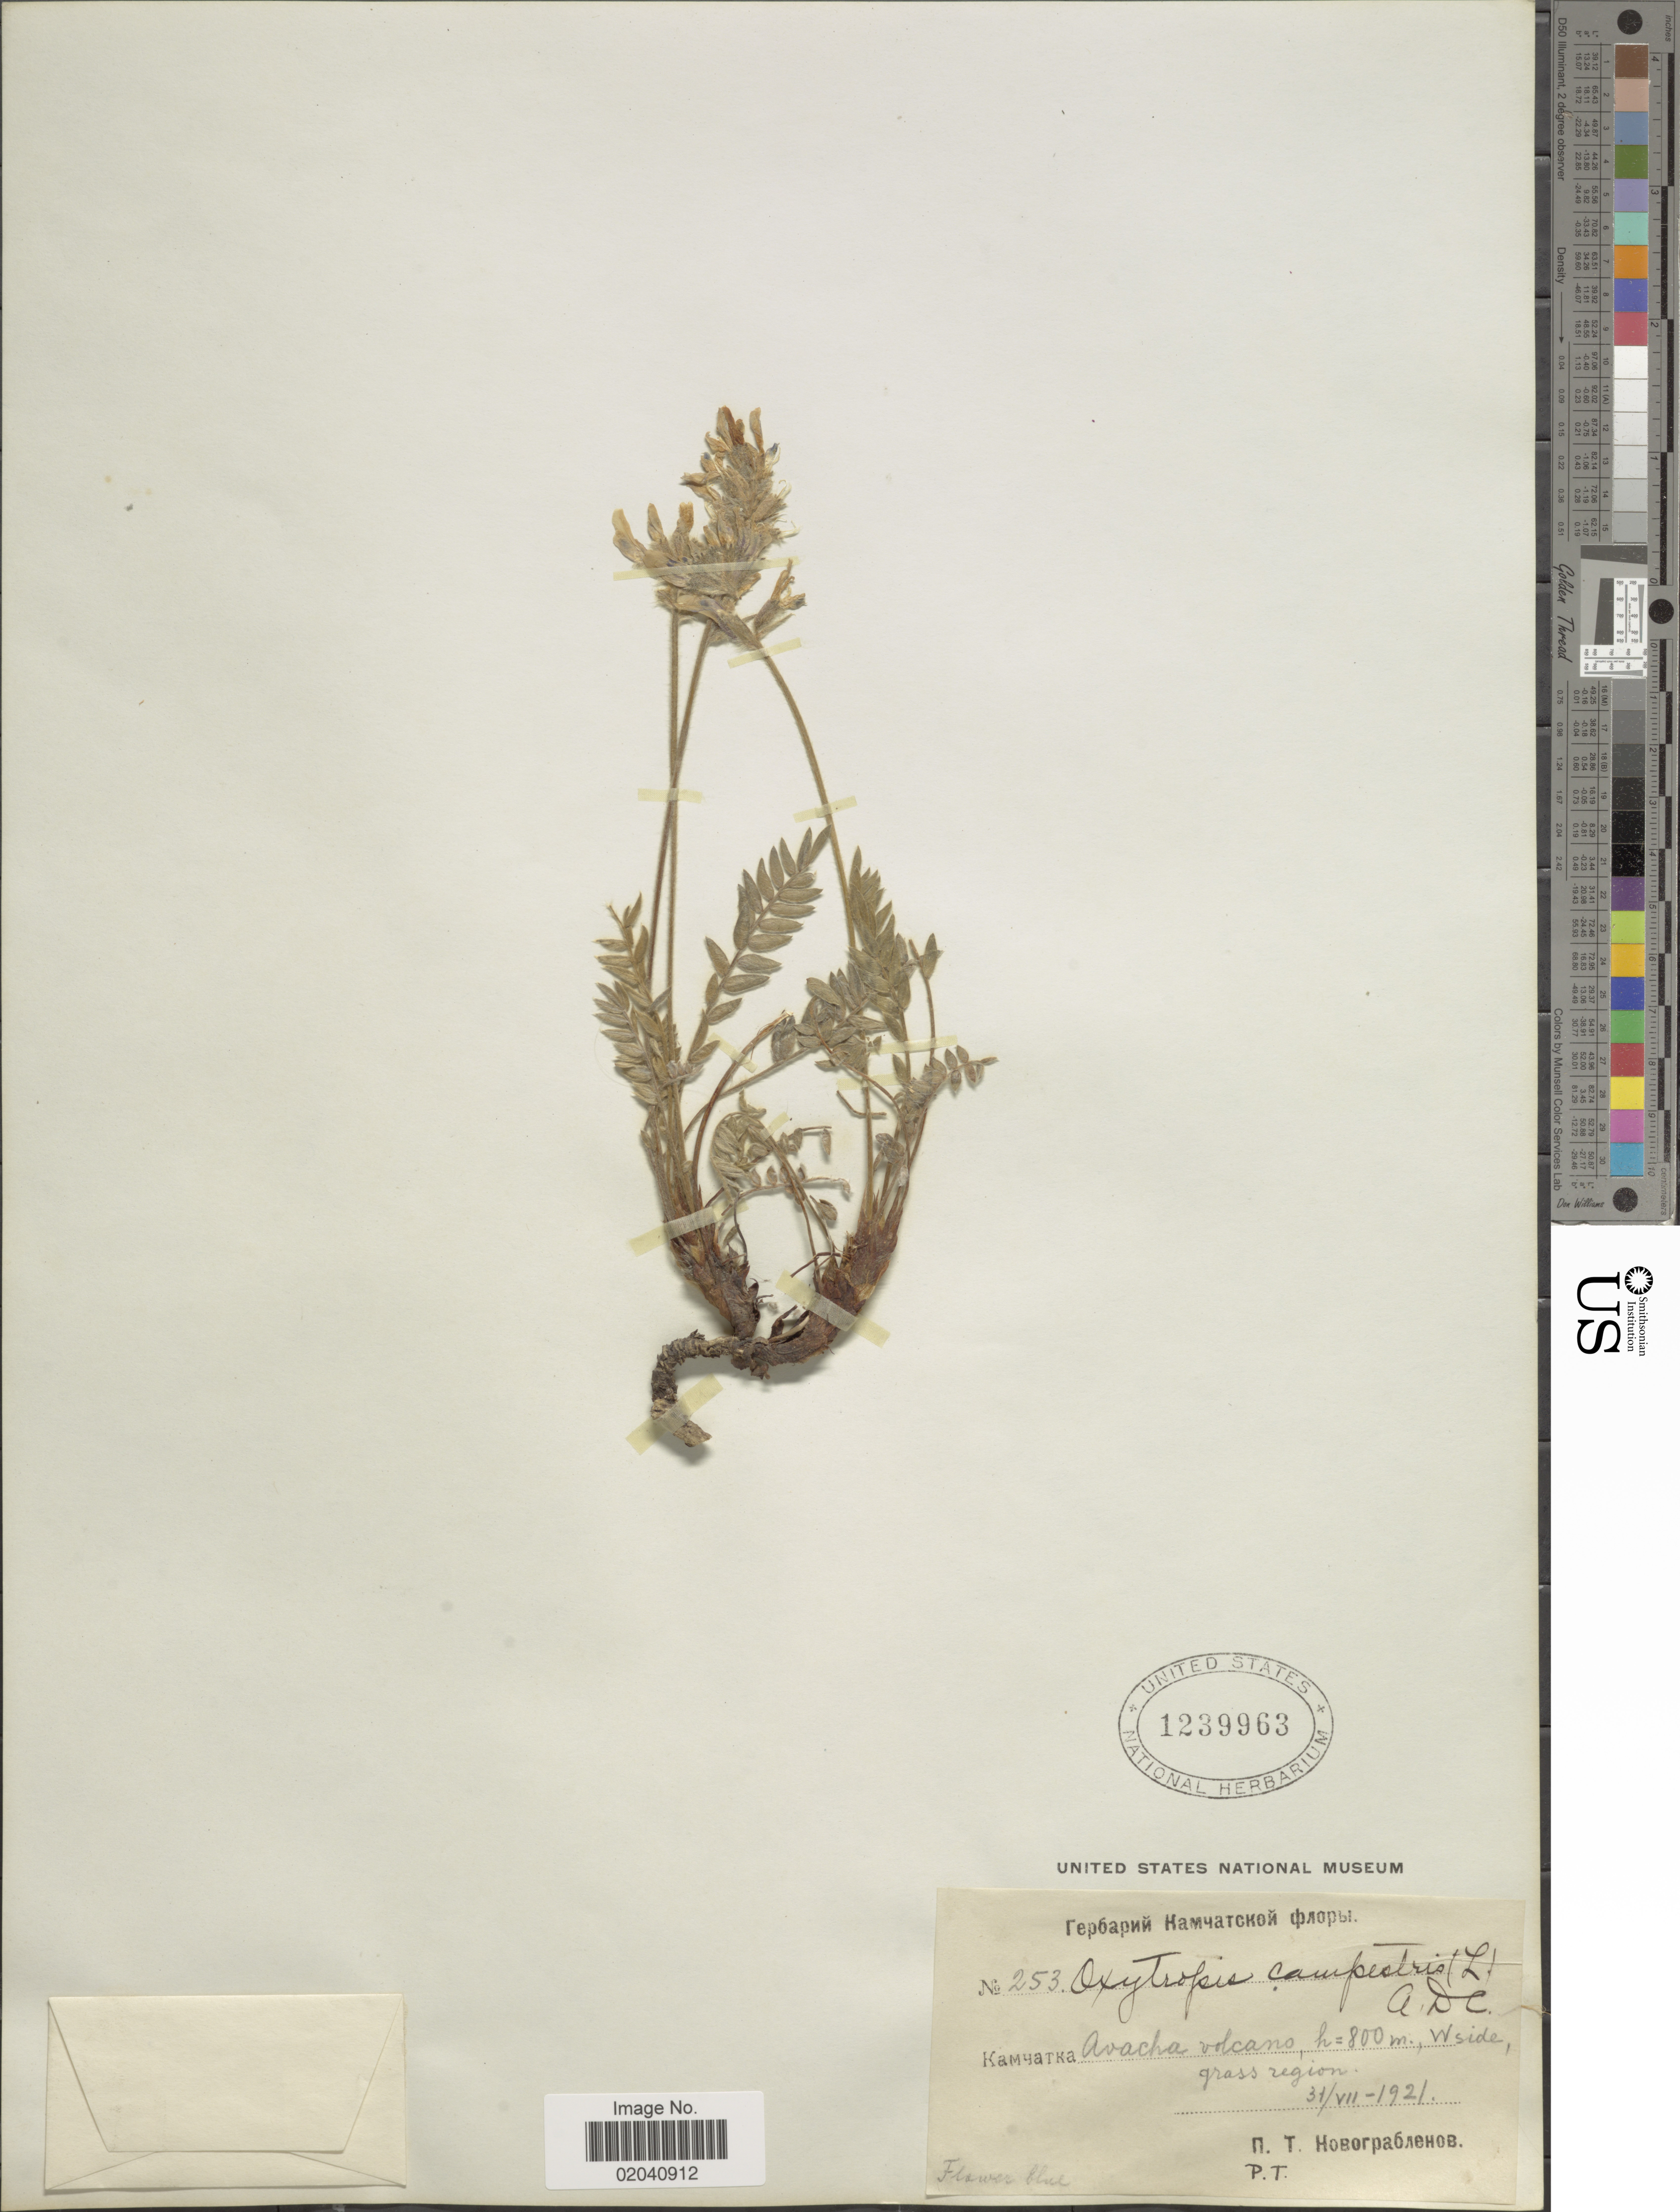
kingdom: Plantae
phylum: Tracheophyta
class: Magnoliopsida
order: Fabales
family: Fabaceae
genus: Oxytropis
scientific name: Oxytropis campestris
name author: (L.) DC.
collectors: P. Novograblenov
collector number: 253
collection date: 1921-07-31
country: Russian Federation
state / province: Kamchatka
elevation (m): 800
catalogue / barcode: US 1239963